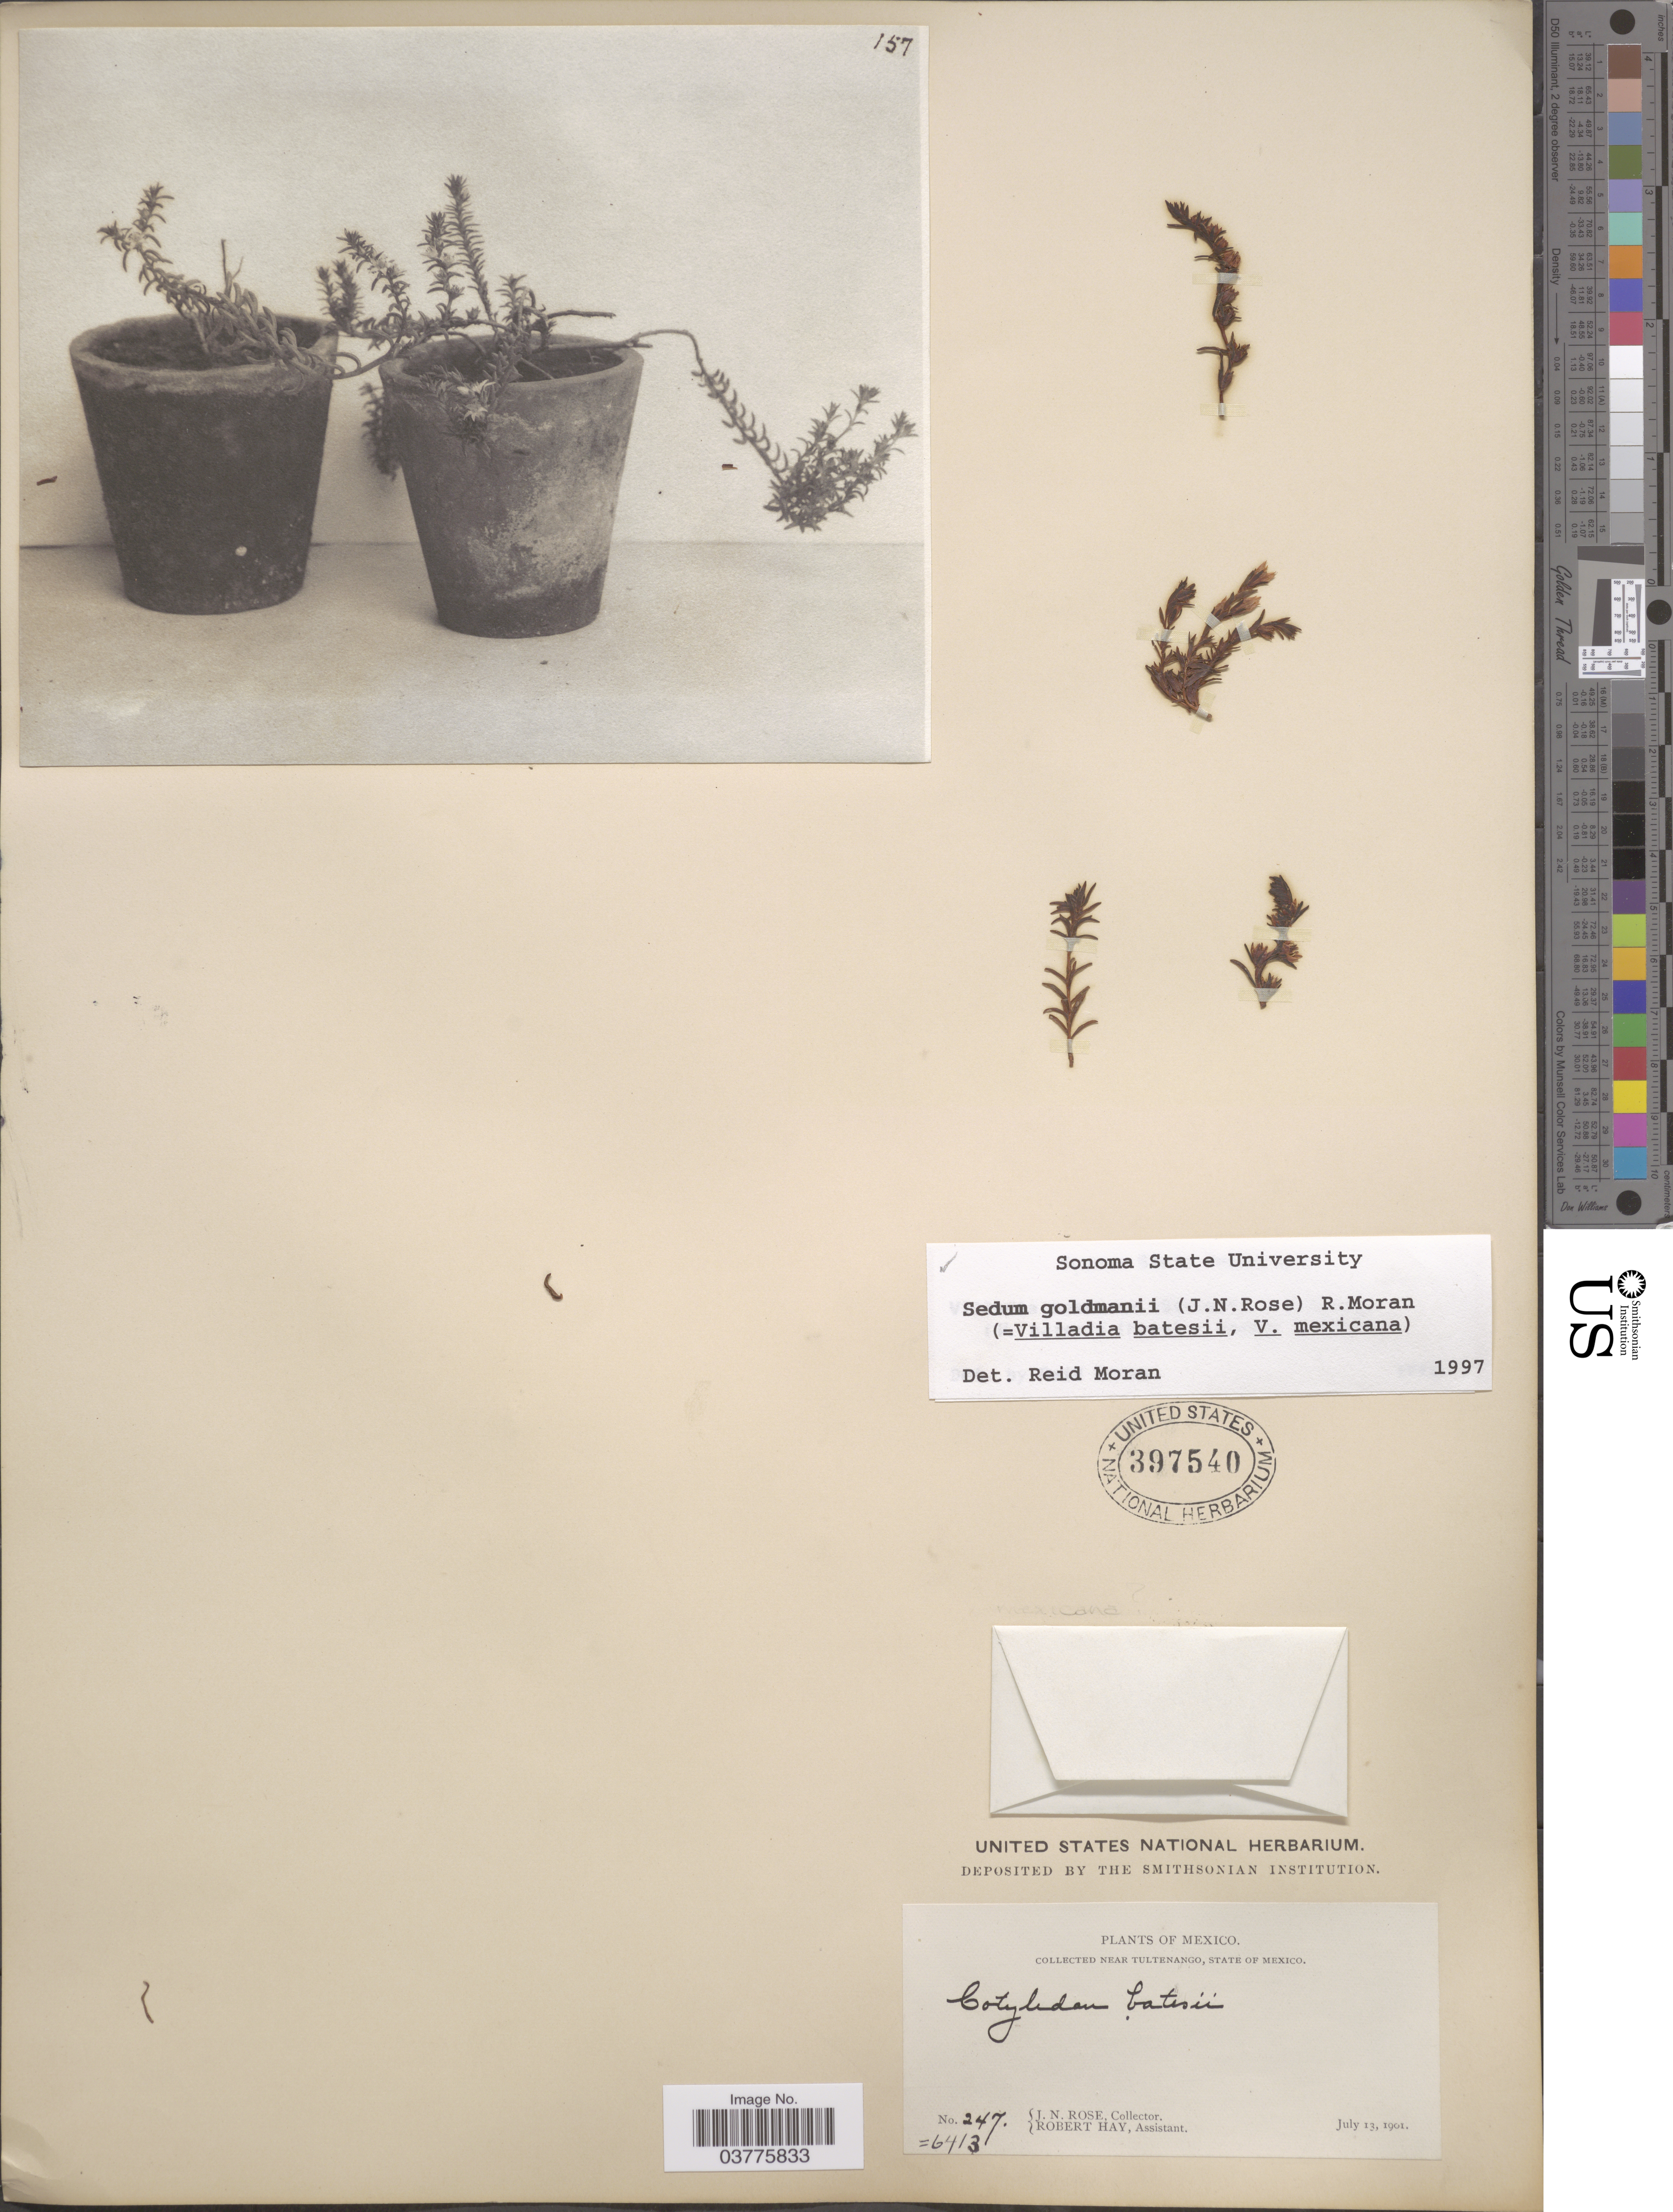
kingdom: Plantae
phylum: Tracheophyta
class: Magnoliopsida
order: Saxifragales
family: Crassulaceae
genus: Sedum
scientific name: Sedum goldmanii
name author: (Rose) Moran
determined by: Moran, R. V.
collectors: J. N. Rose & R. Hay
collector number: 247/6413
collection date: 1901-07-13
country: Mexico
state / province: México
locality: Near Tultenango.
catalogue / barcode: US 397540